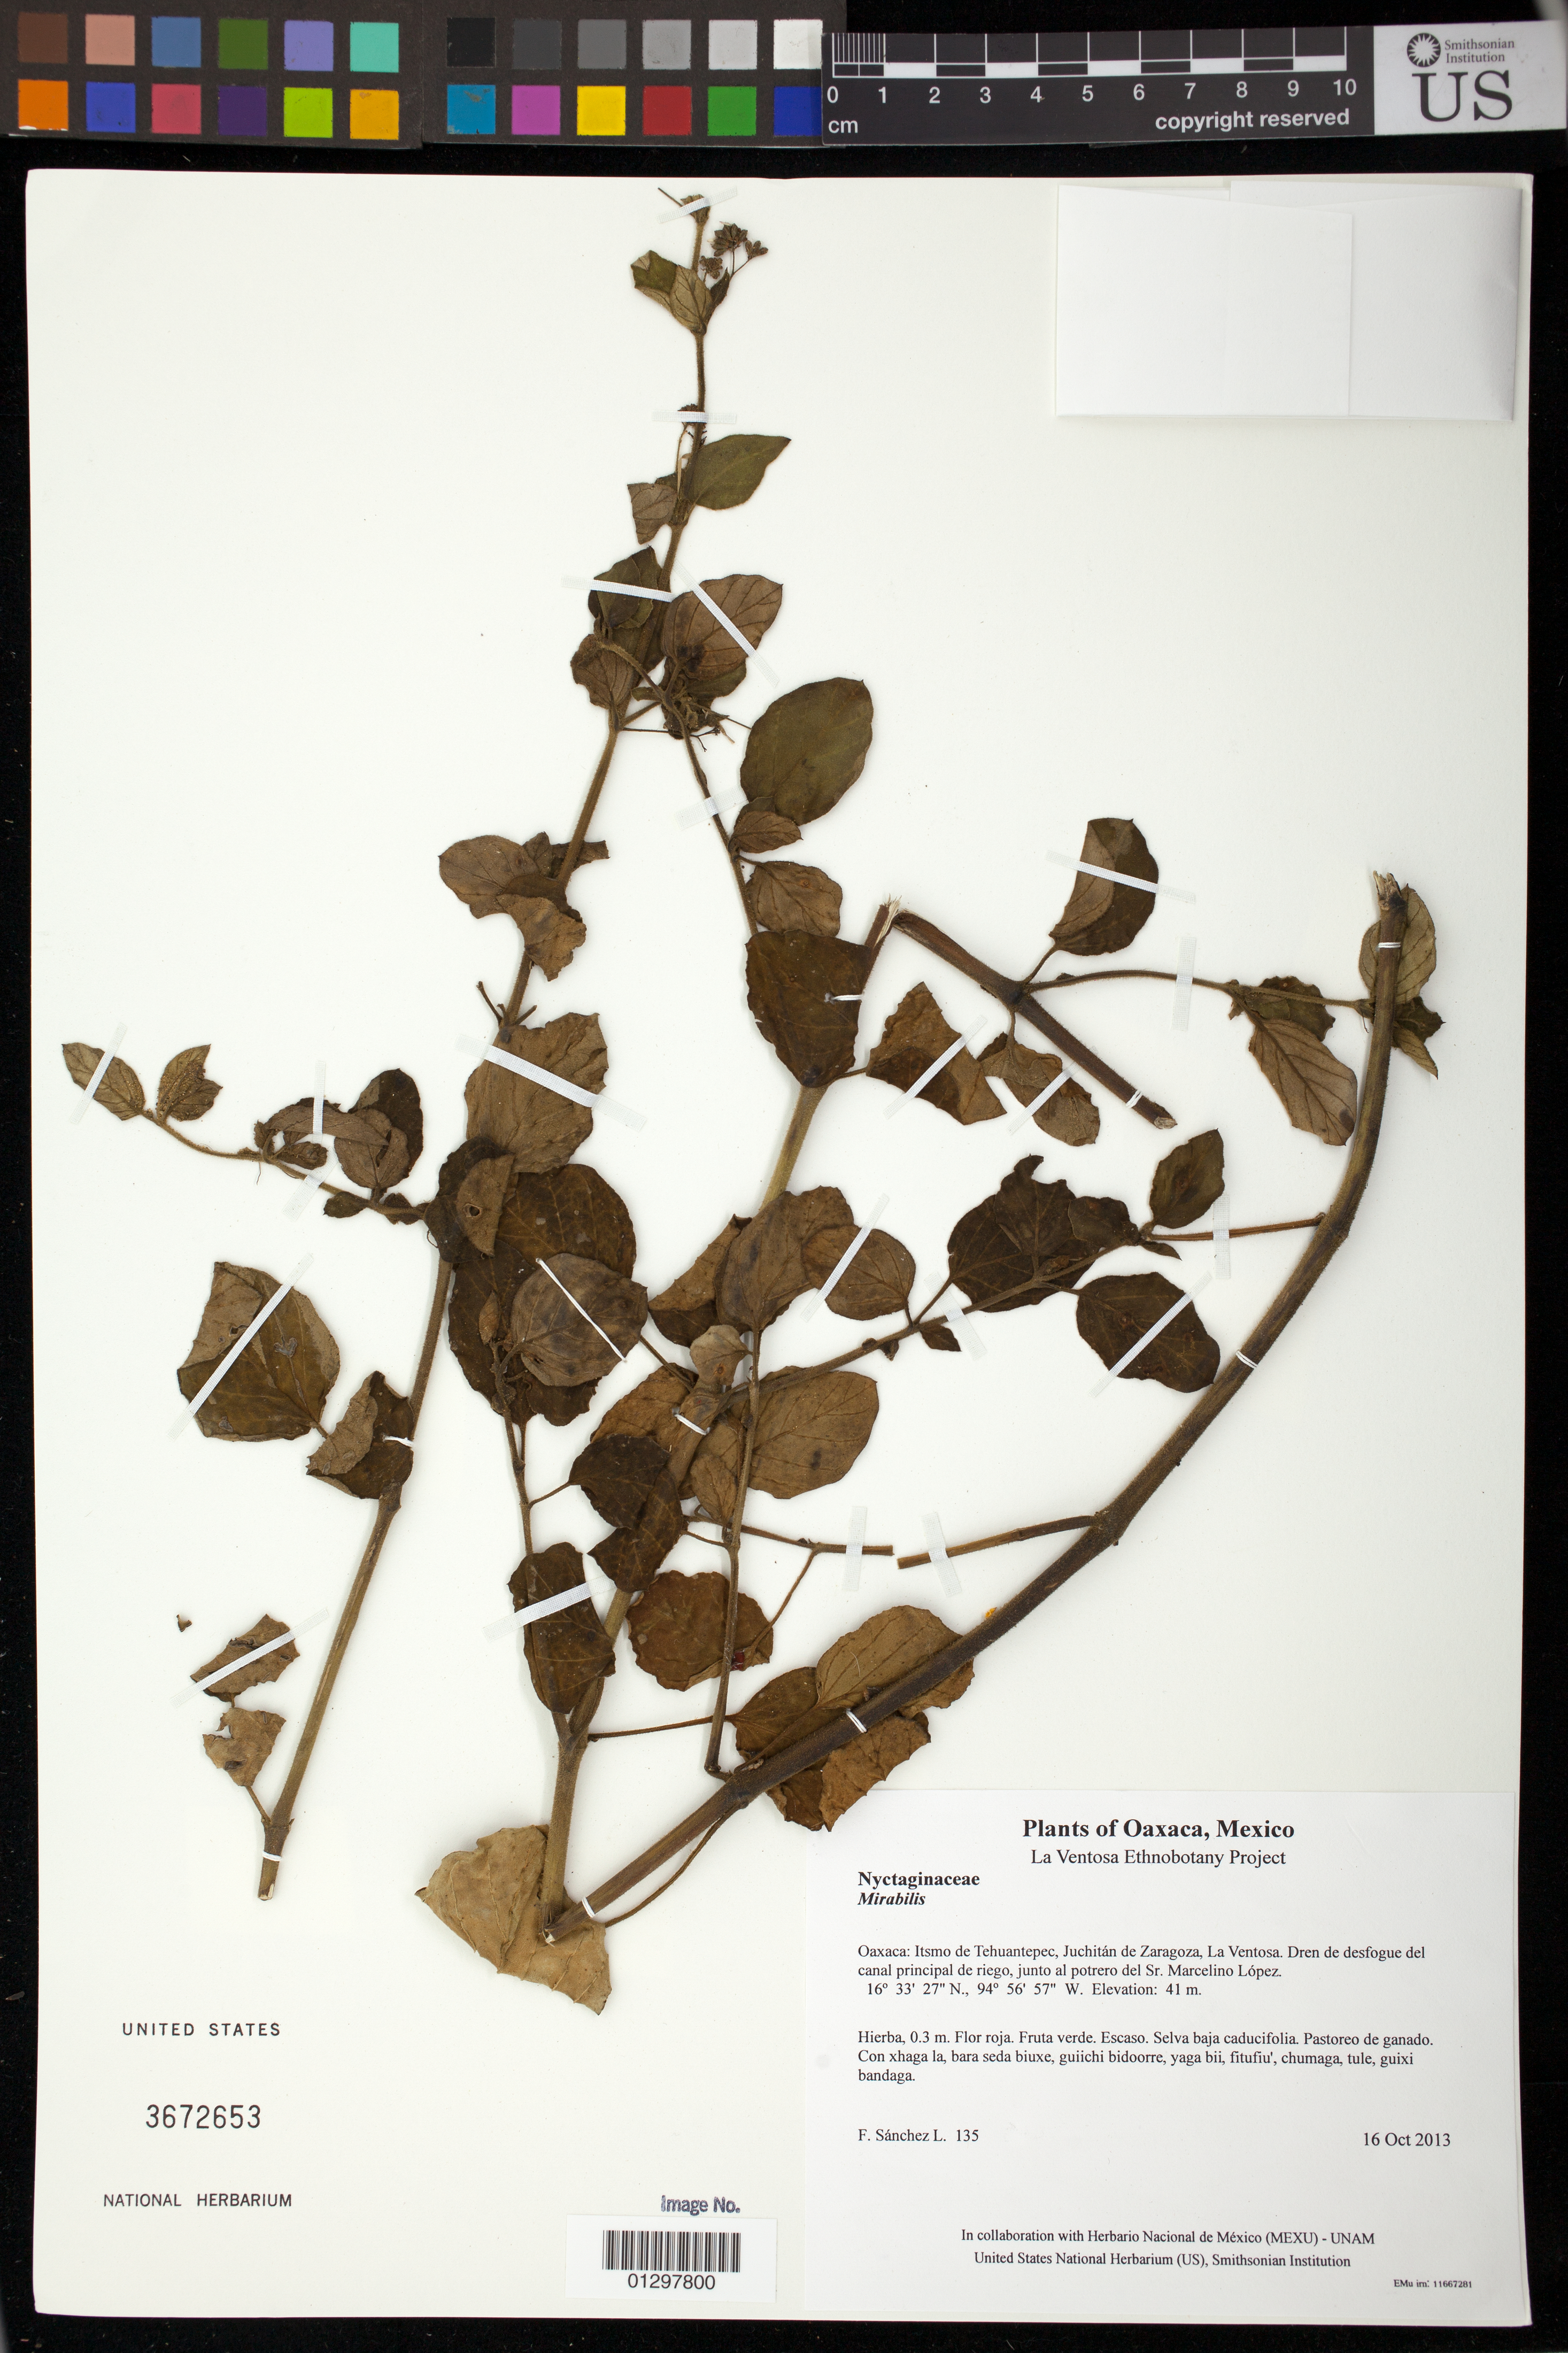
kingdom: Plantae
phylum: Tracheophyta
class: Magnoliopsida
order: Caryophyllales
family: Nyctaginaceae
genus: Boerhavia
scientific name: Boerhavia coccinea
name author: Mill.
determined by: Hernandez L., Patricia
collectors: F. Sánchez L.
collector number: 135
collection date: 2013-10-16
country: Mexico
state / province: Oaxaca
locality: Itsmo de Tehuantepec, Juchitán de Zaragoza, La Ventosa. Dren de desfogue del canal principal de riego, junto al potrero del Sr. Marcelino López.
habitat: Selva baja caducifolia. Pastoreo de ganado.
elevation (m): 41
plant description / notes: MEXU, US; Guixi bandaga. 0.3 m. Guie' naxiña'. Cuaananaxhi naga'. Huaxie'.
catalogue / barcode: US 3672653